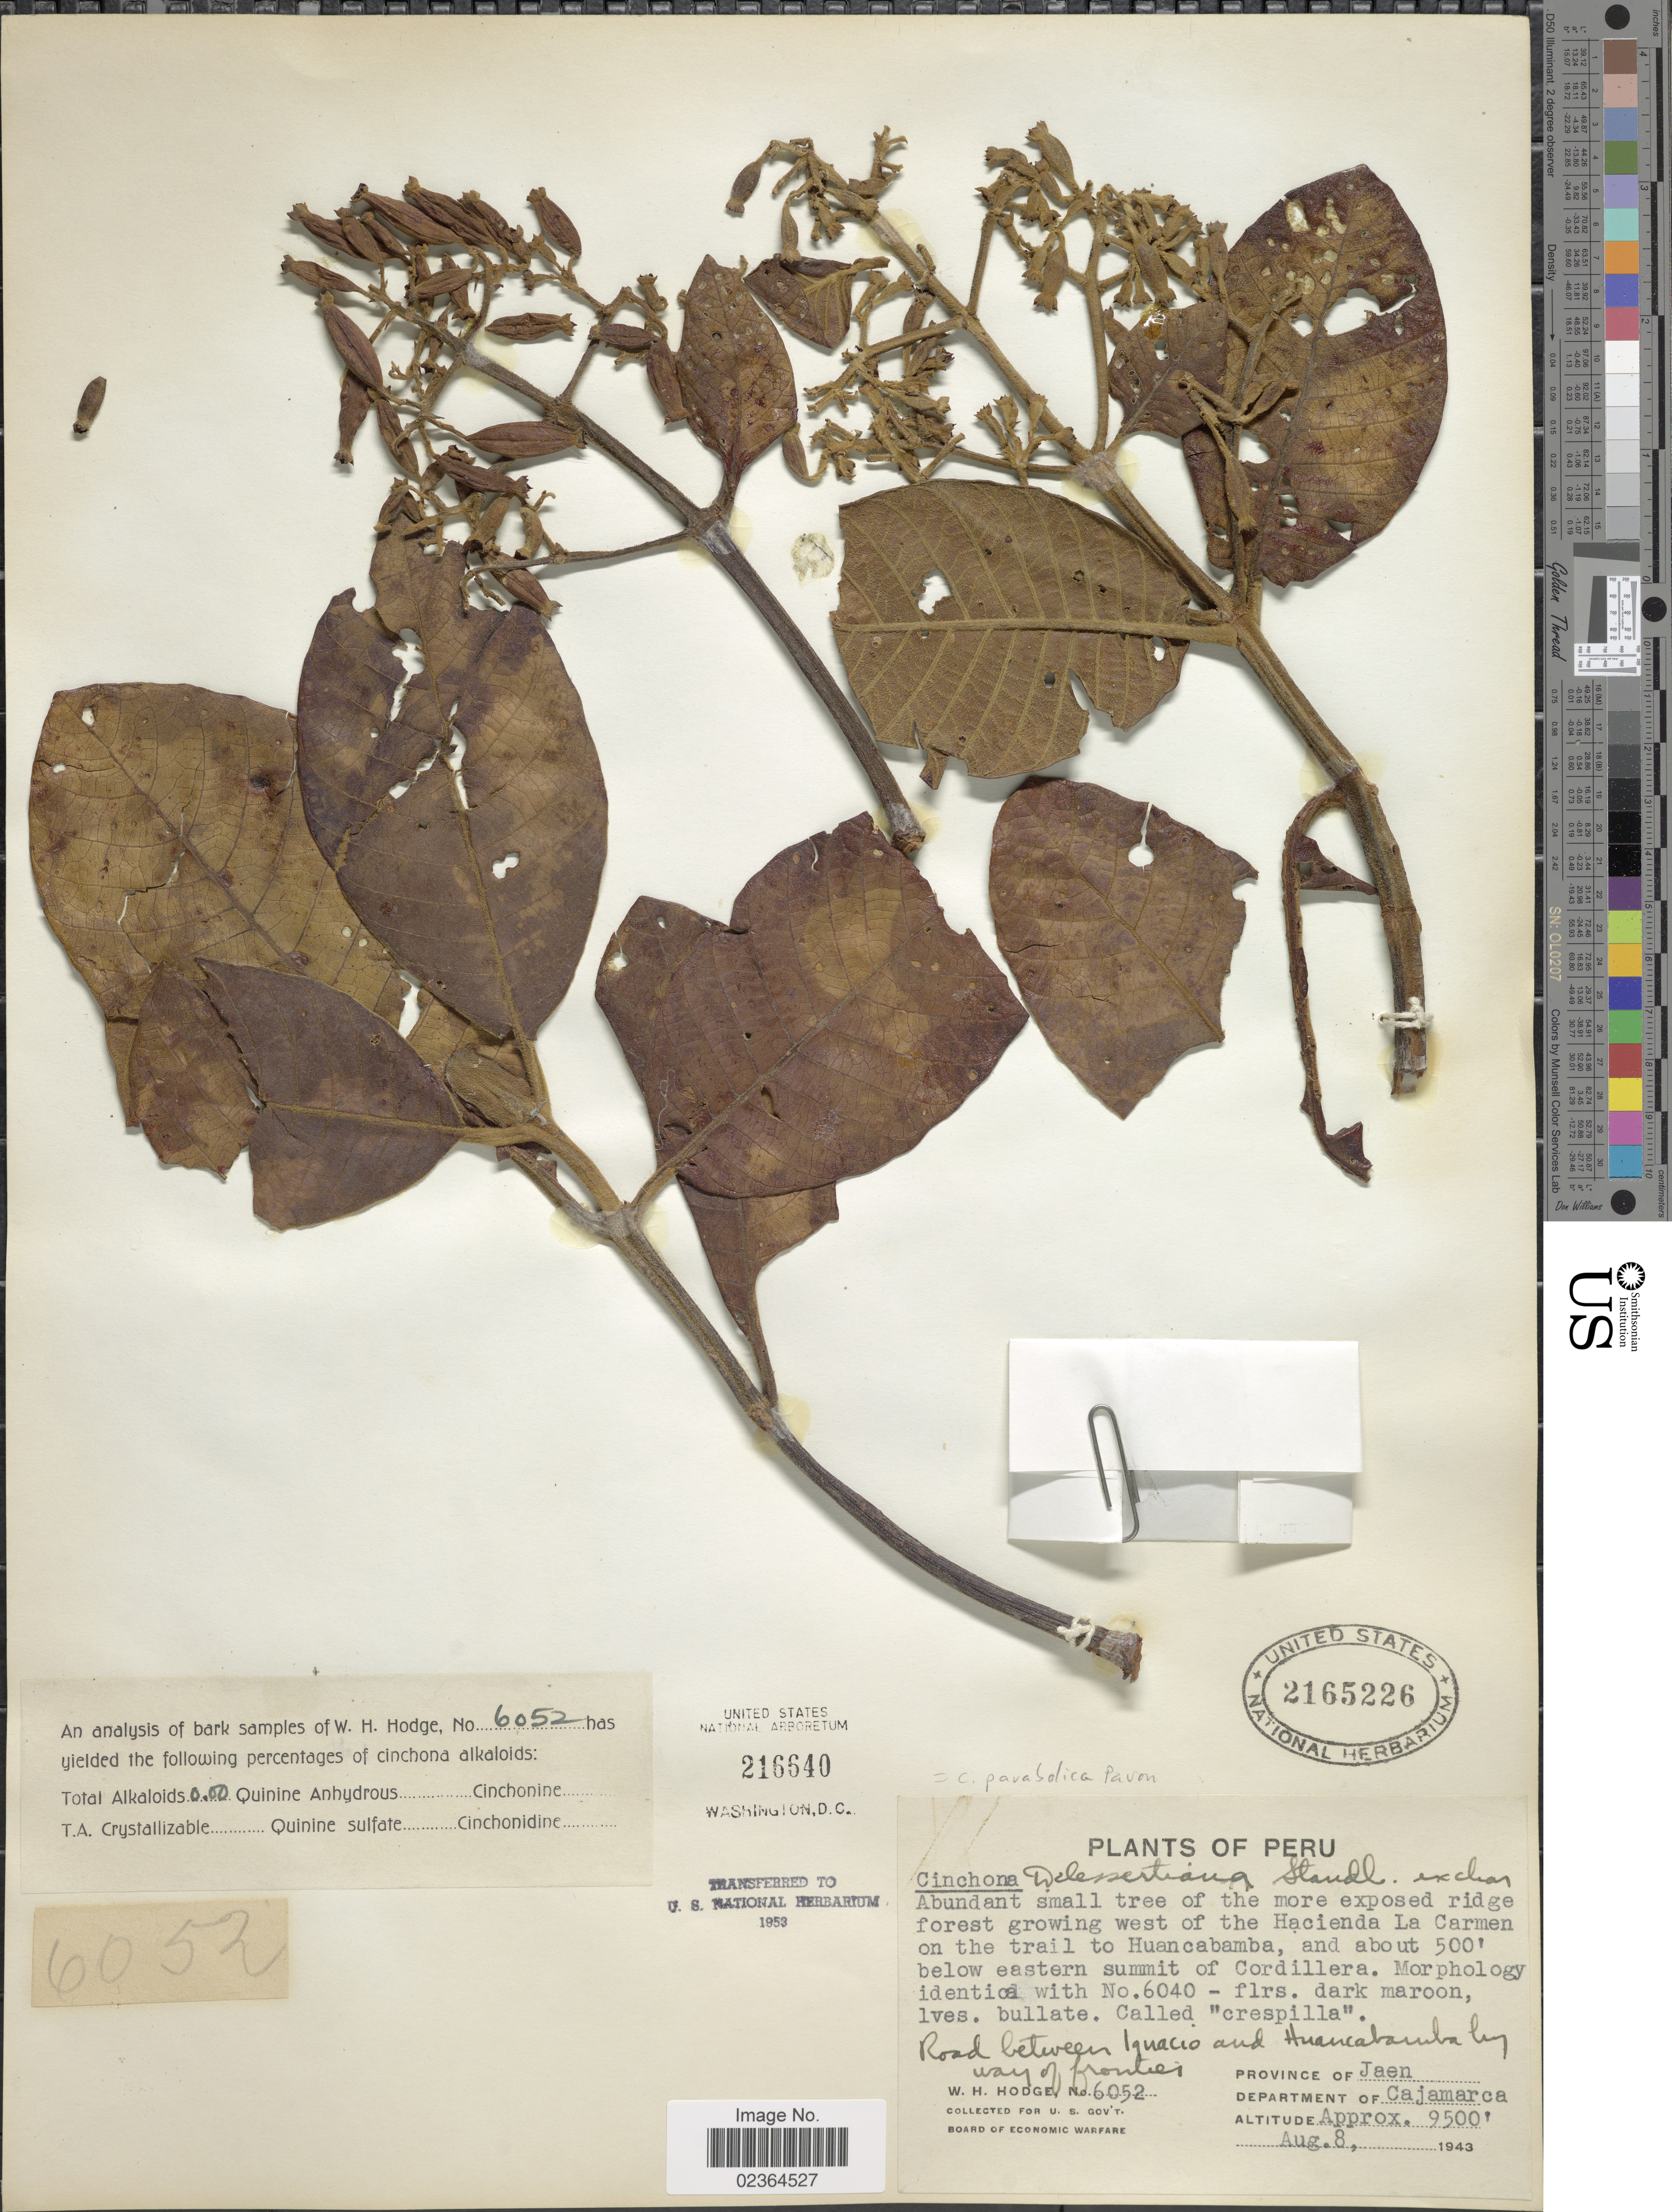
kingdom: Plantae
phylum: Tracheophyta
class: Magnoliopsida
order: Gentianales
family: Rubiaceae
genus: Cinchona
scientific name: Cinchona parabolica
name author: Pav.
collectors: W. Hodge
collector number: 6052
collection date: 1943-08-08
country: Peru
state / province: Cajamarca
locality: Province of Jaen, Department of Cajamarca, west of the Hacienda La Carmen on the trail to Huancabamba, and about 500' below eastern summit of Cordillera, Road between Ignacio and Huancabamba by way of frontier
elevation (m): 2896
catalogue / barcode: US 2165226